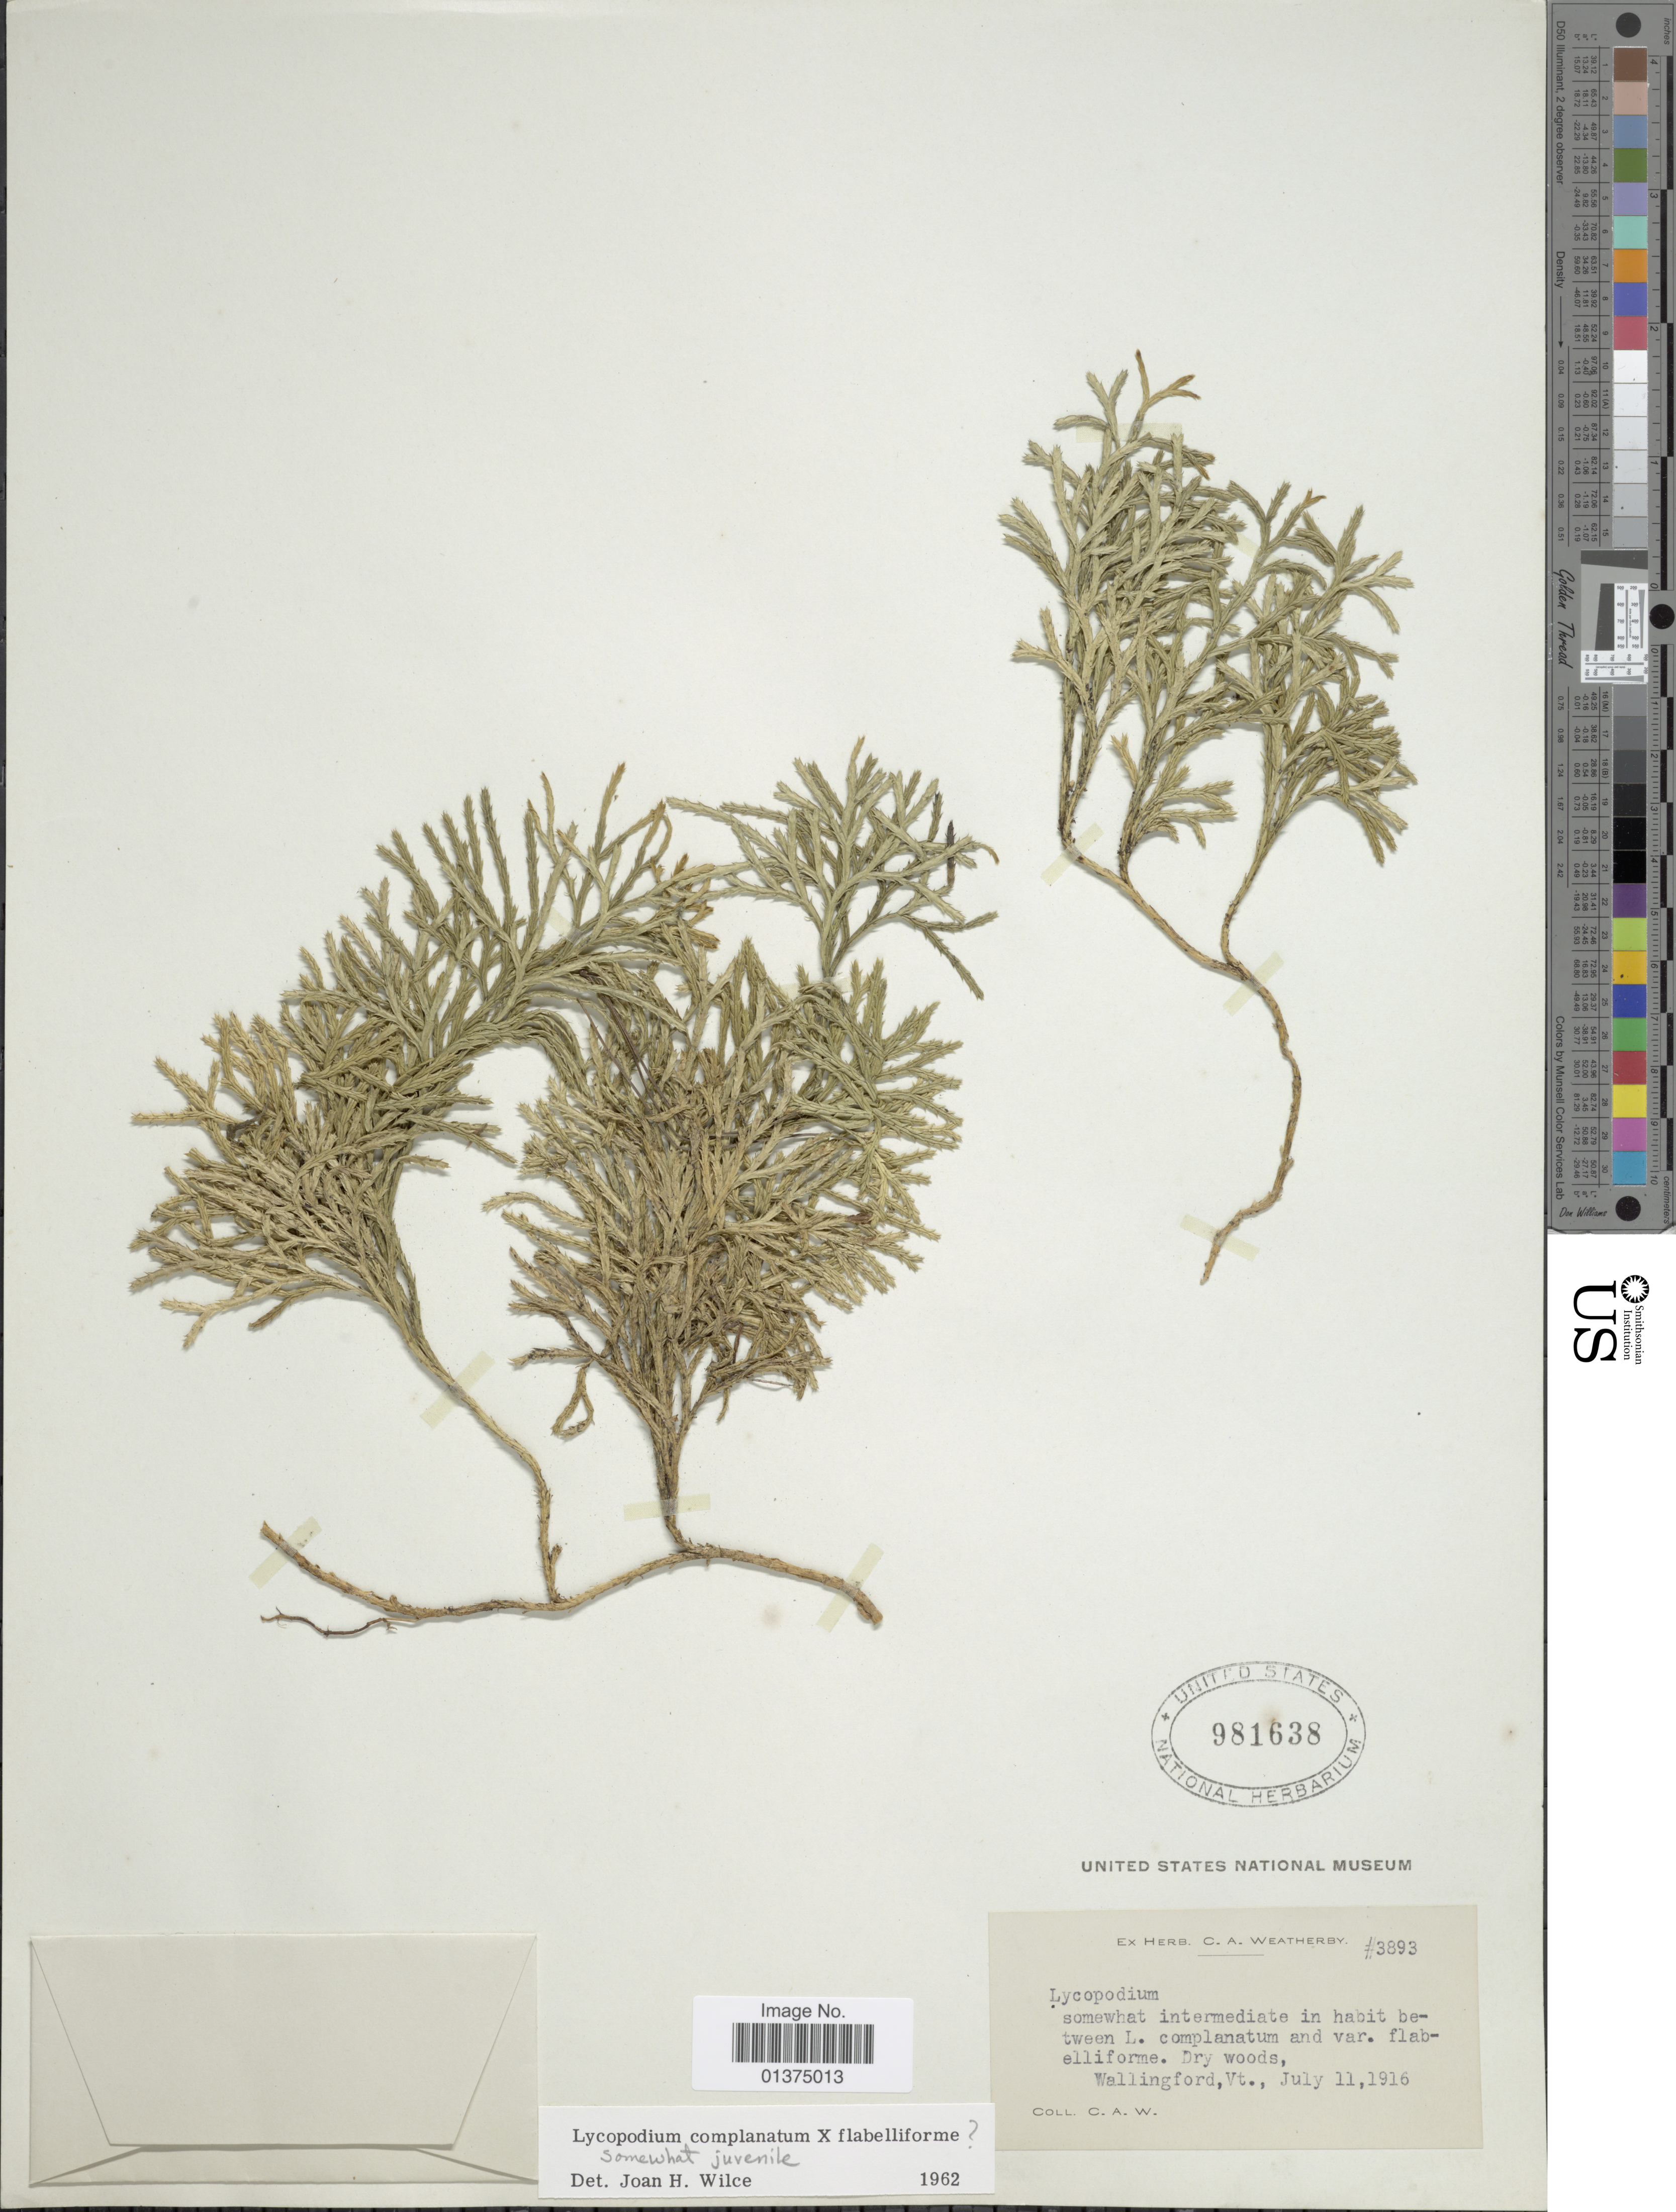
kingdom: Plantae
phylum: Tracheophyta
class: Lycopodiopsida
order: Lycopodiales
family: Lycopodiaceae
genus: Diphasiastrum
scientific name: Diphasiastrum digitatum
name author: (Dill. ex A. Braun) Holub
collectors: C. A. Weatherby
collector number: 3893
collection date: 1916-07-11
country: United States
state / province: Vermont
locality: Wallingford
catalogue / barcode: US 981638